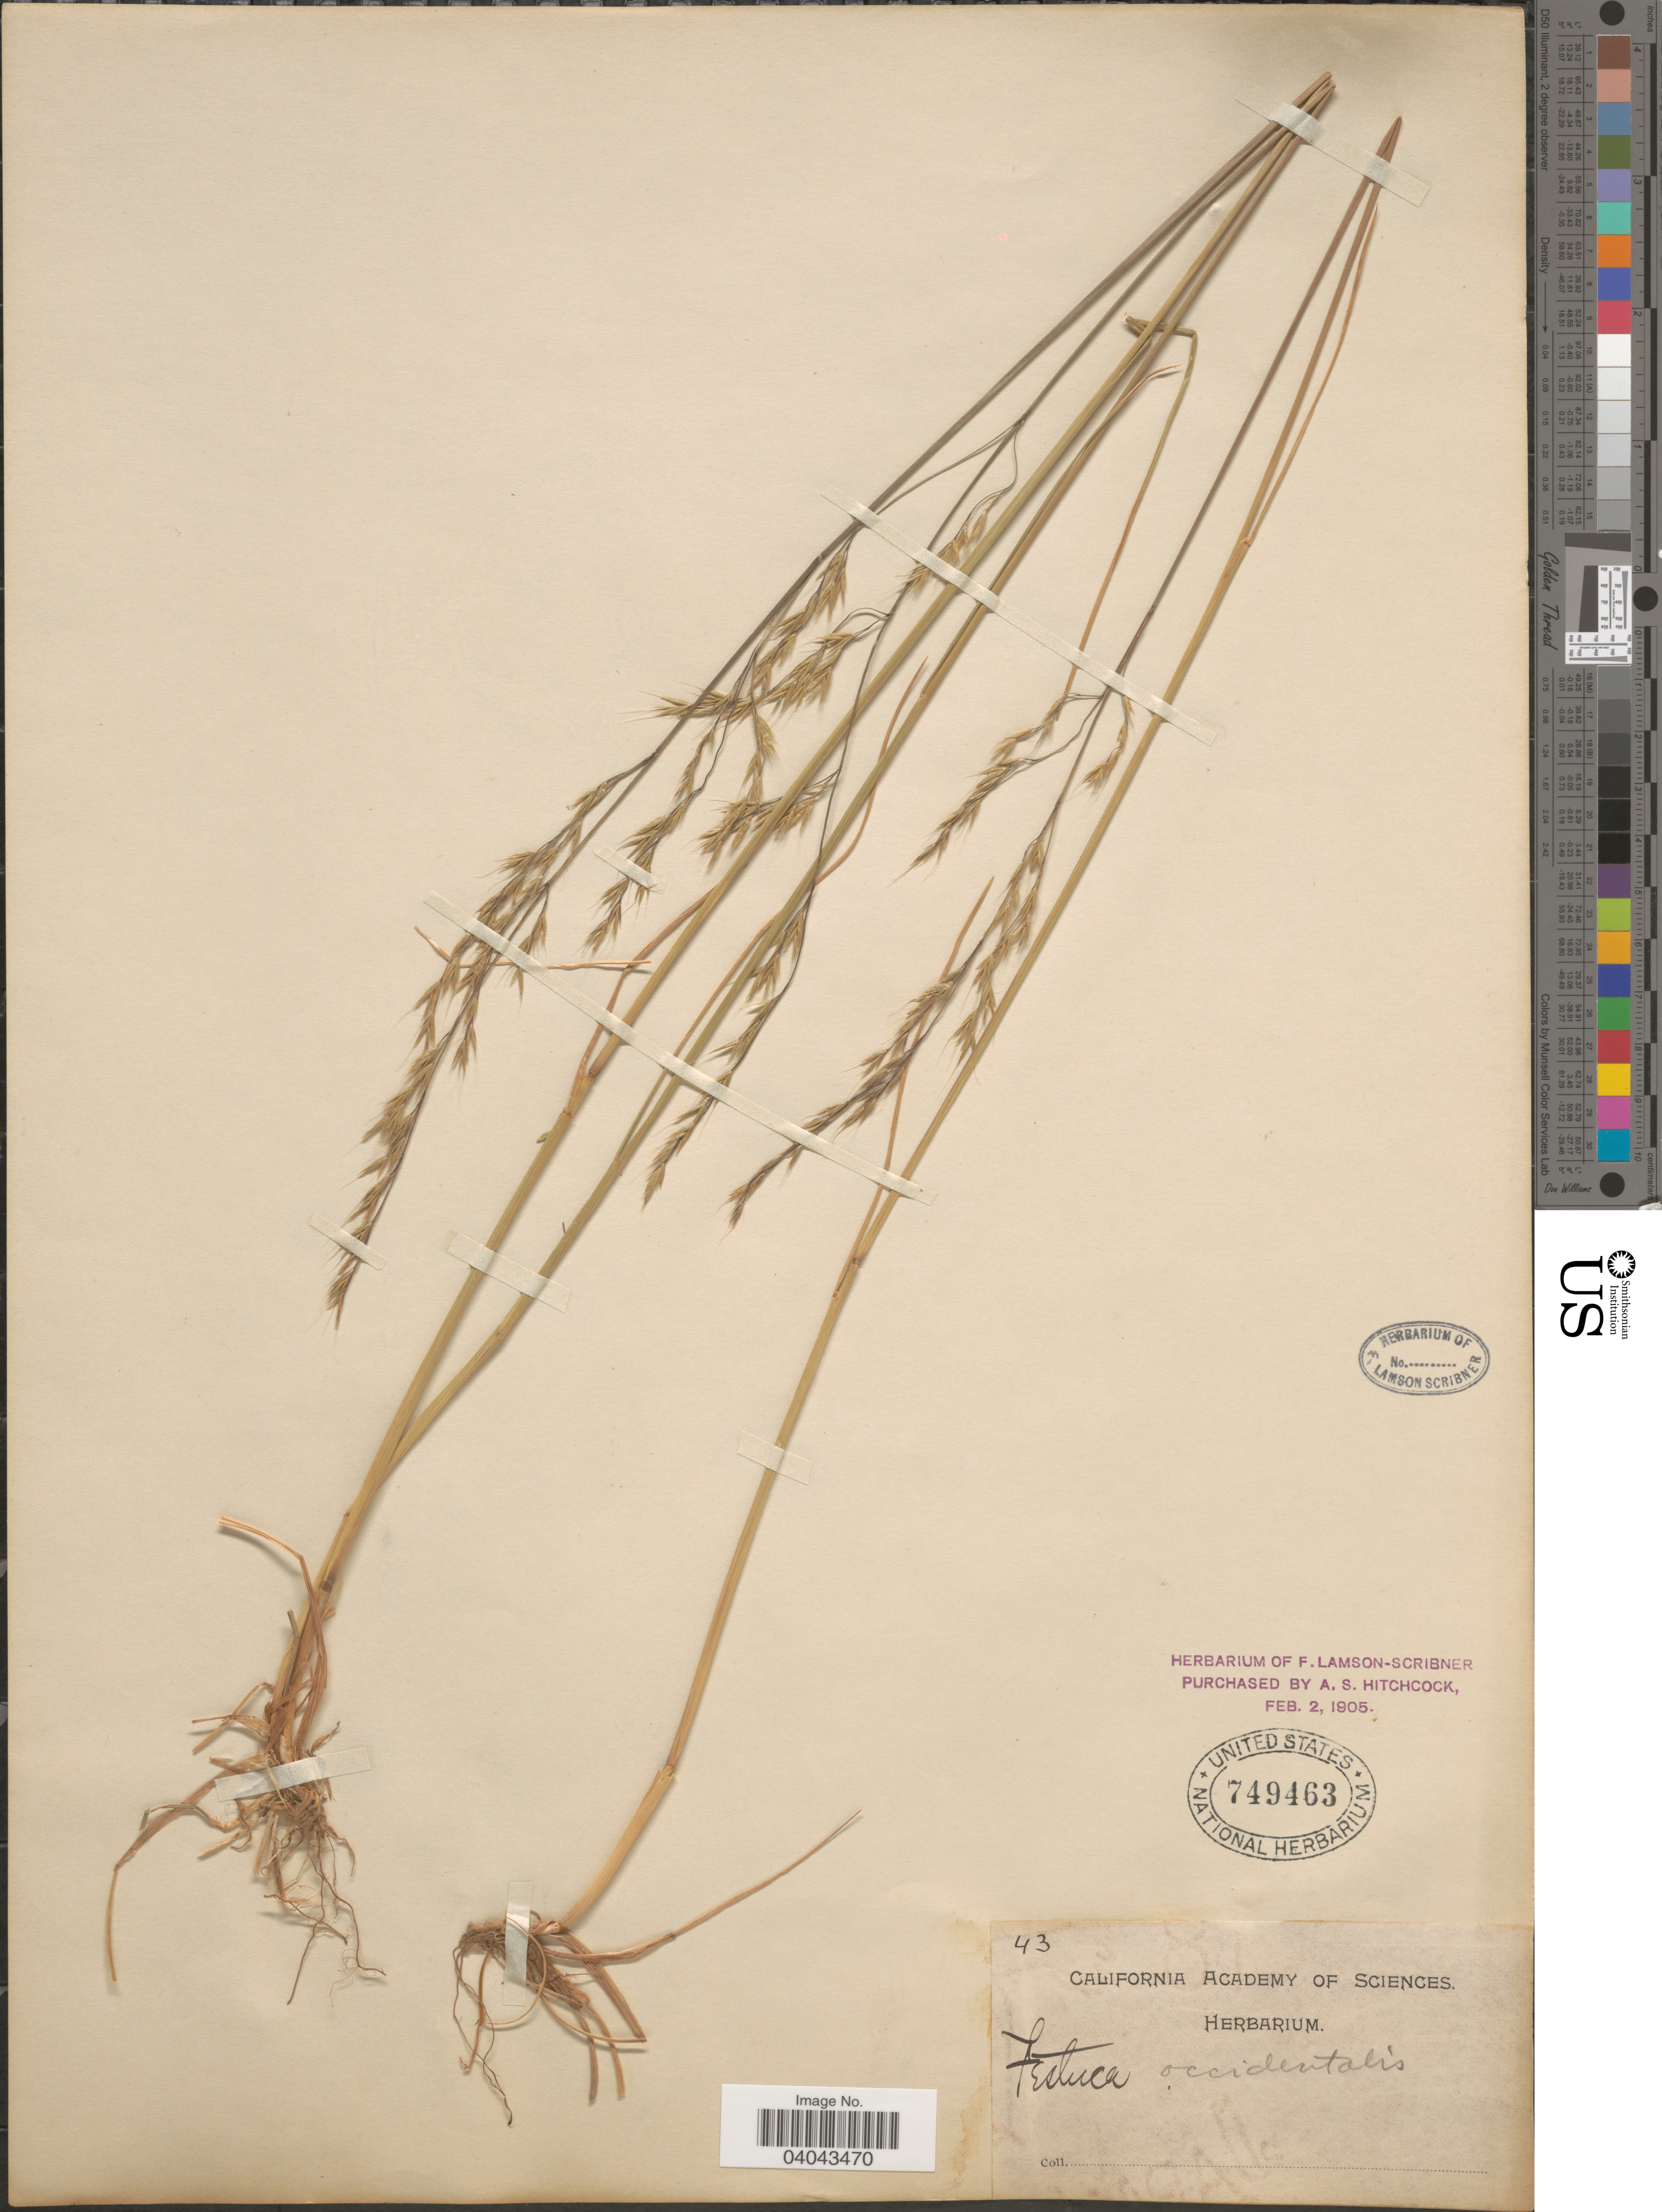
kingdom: Plantae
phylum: Tracheophyta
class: Liliopsida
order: Poales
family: Poaceae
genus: Festuca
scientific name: Festuca occidentalis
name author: Hook.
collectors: ex herb. Cal. Academy of Sciences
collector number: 43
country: United States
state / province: California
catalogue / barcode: US 749463